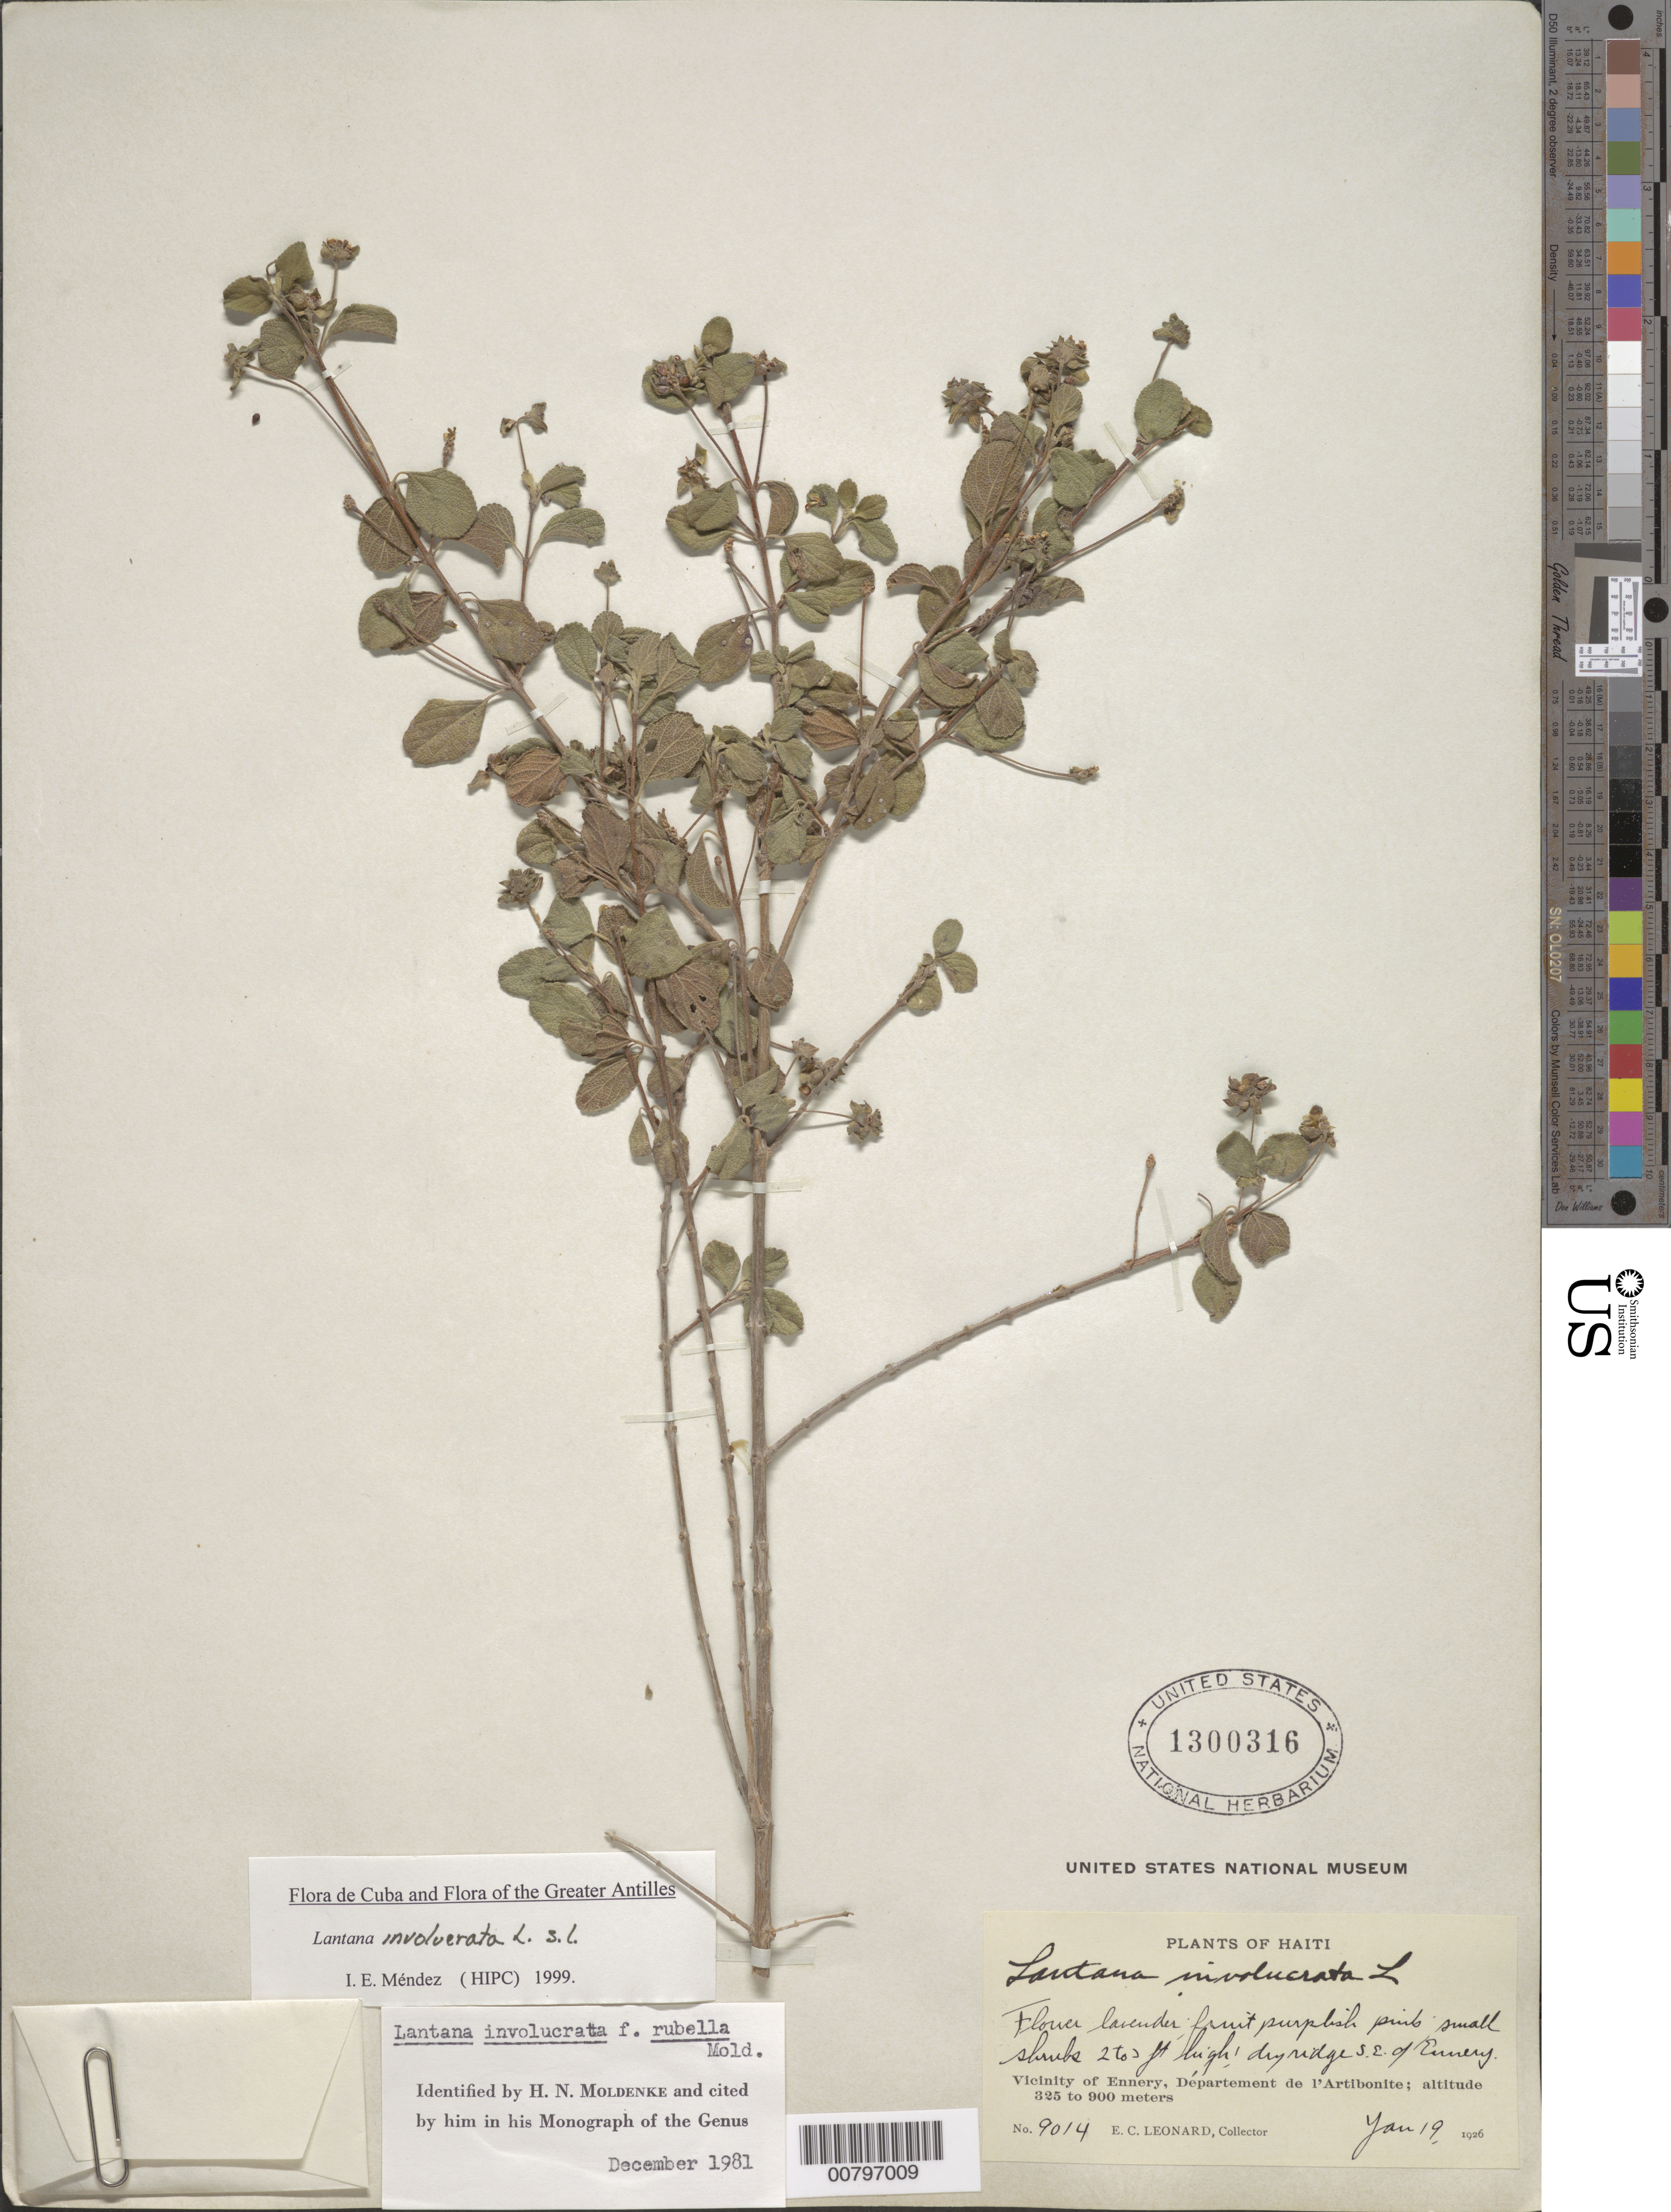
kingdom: Plantae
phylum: Tracheophyta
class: Magnoliopsida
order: Lamiales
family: Verbenaceae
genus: Lantana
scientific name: Lantana involucrata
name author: L.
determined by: Méndez, Isidro E., (HIPC)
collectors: E. C. Leonard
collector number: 9014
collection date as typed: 19 Jan 1926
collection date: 1926-01-19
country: Haiti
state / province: Artibonite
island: Hispaniola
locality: SE of Ennery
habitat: Dry ridge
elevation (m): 325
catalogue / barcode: US 1300316